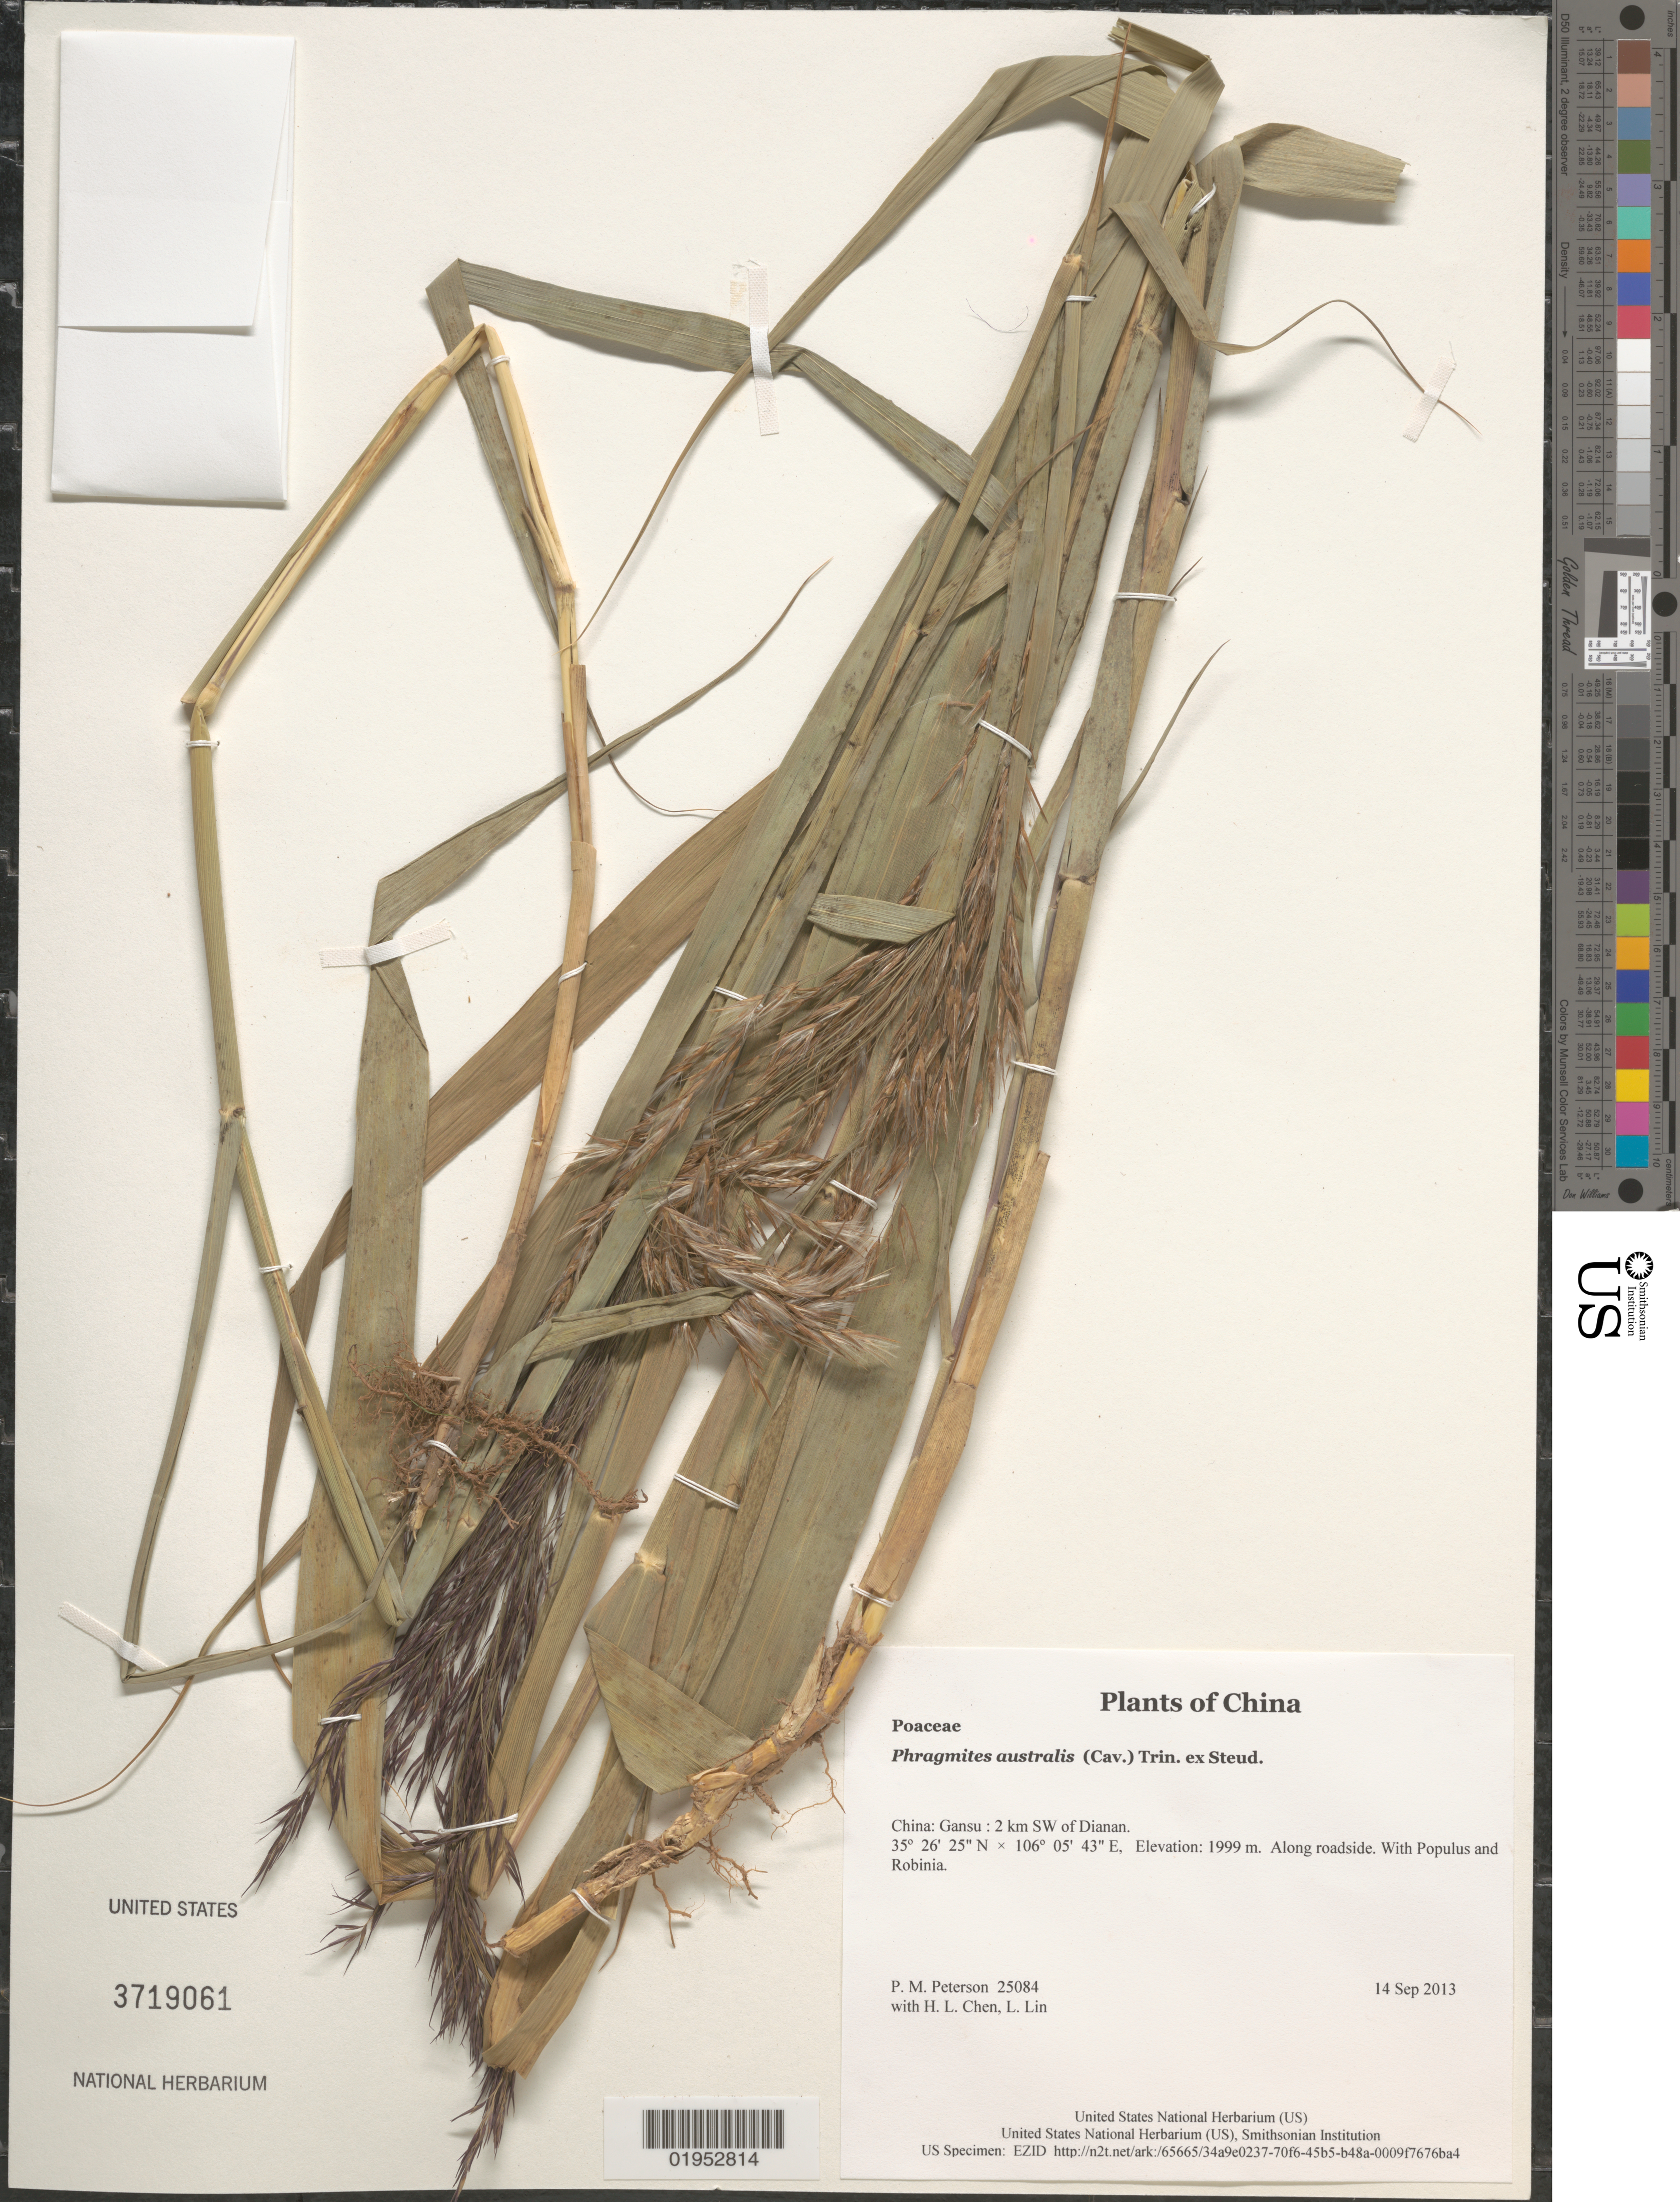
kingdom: Plantae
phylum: Tracheophyta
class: Liliopsida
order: Poales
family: Poaceae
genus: Phragmites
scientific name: Phragmites australis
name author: (Cav.) Trin. ex Steud.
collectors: P. M. Peterson, H. L. Chen & L. Lin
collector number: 25084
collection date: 2013-09-14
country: China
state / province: Gansu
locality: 2 km SW of Dianan.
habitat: Along roadside.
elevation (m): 1999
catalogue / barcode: US 3719061